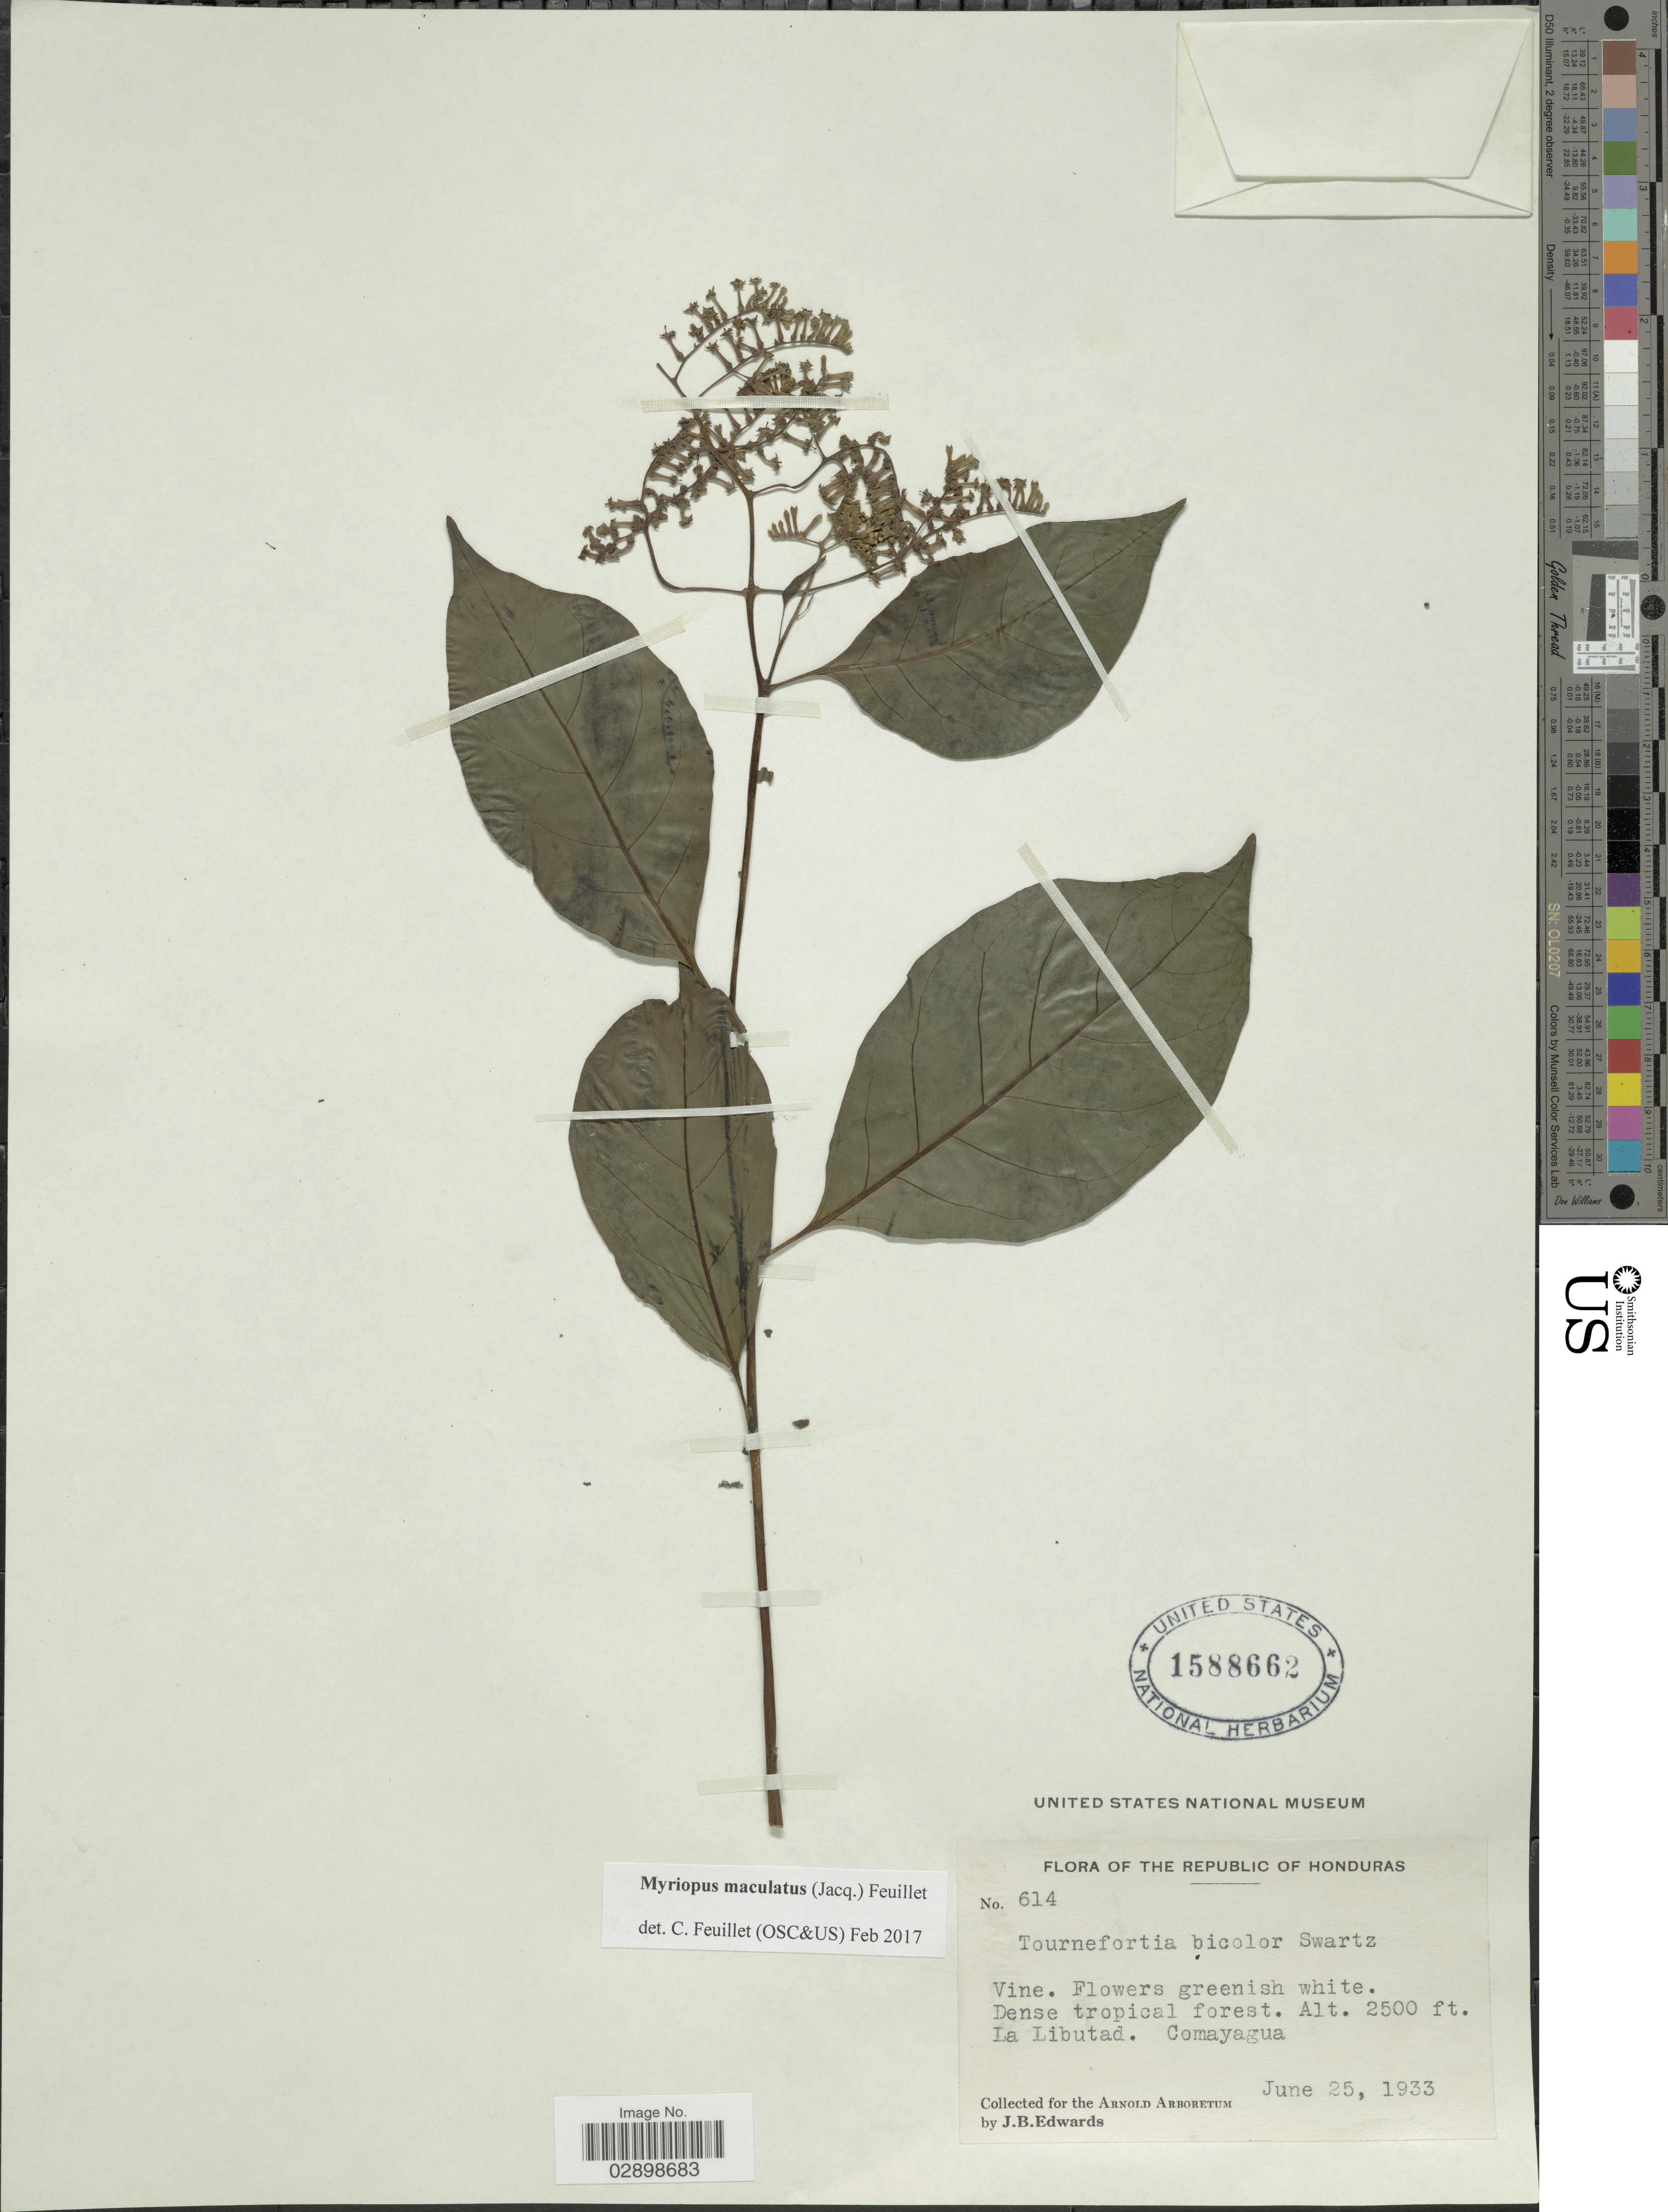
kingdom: Plantae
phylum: Tracheophyta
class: Magnoliopsida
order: Boraginales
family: Heliotropiaceae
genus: Myriopus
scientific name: Myriopus maculatus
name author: (Jacq.) Feuillet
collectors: J. B. Edwards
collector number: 614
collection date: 1933-06-25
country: Honduras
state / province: Comayagua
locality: Republic of Honduras. La Libutad. Comayagua.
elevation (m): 762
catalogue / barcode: US 1588662